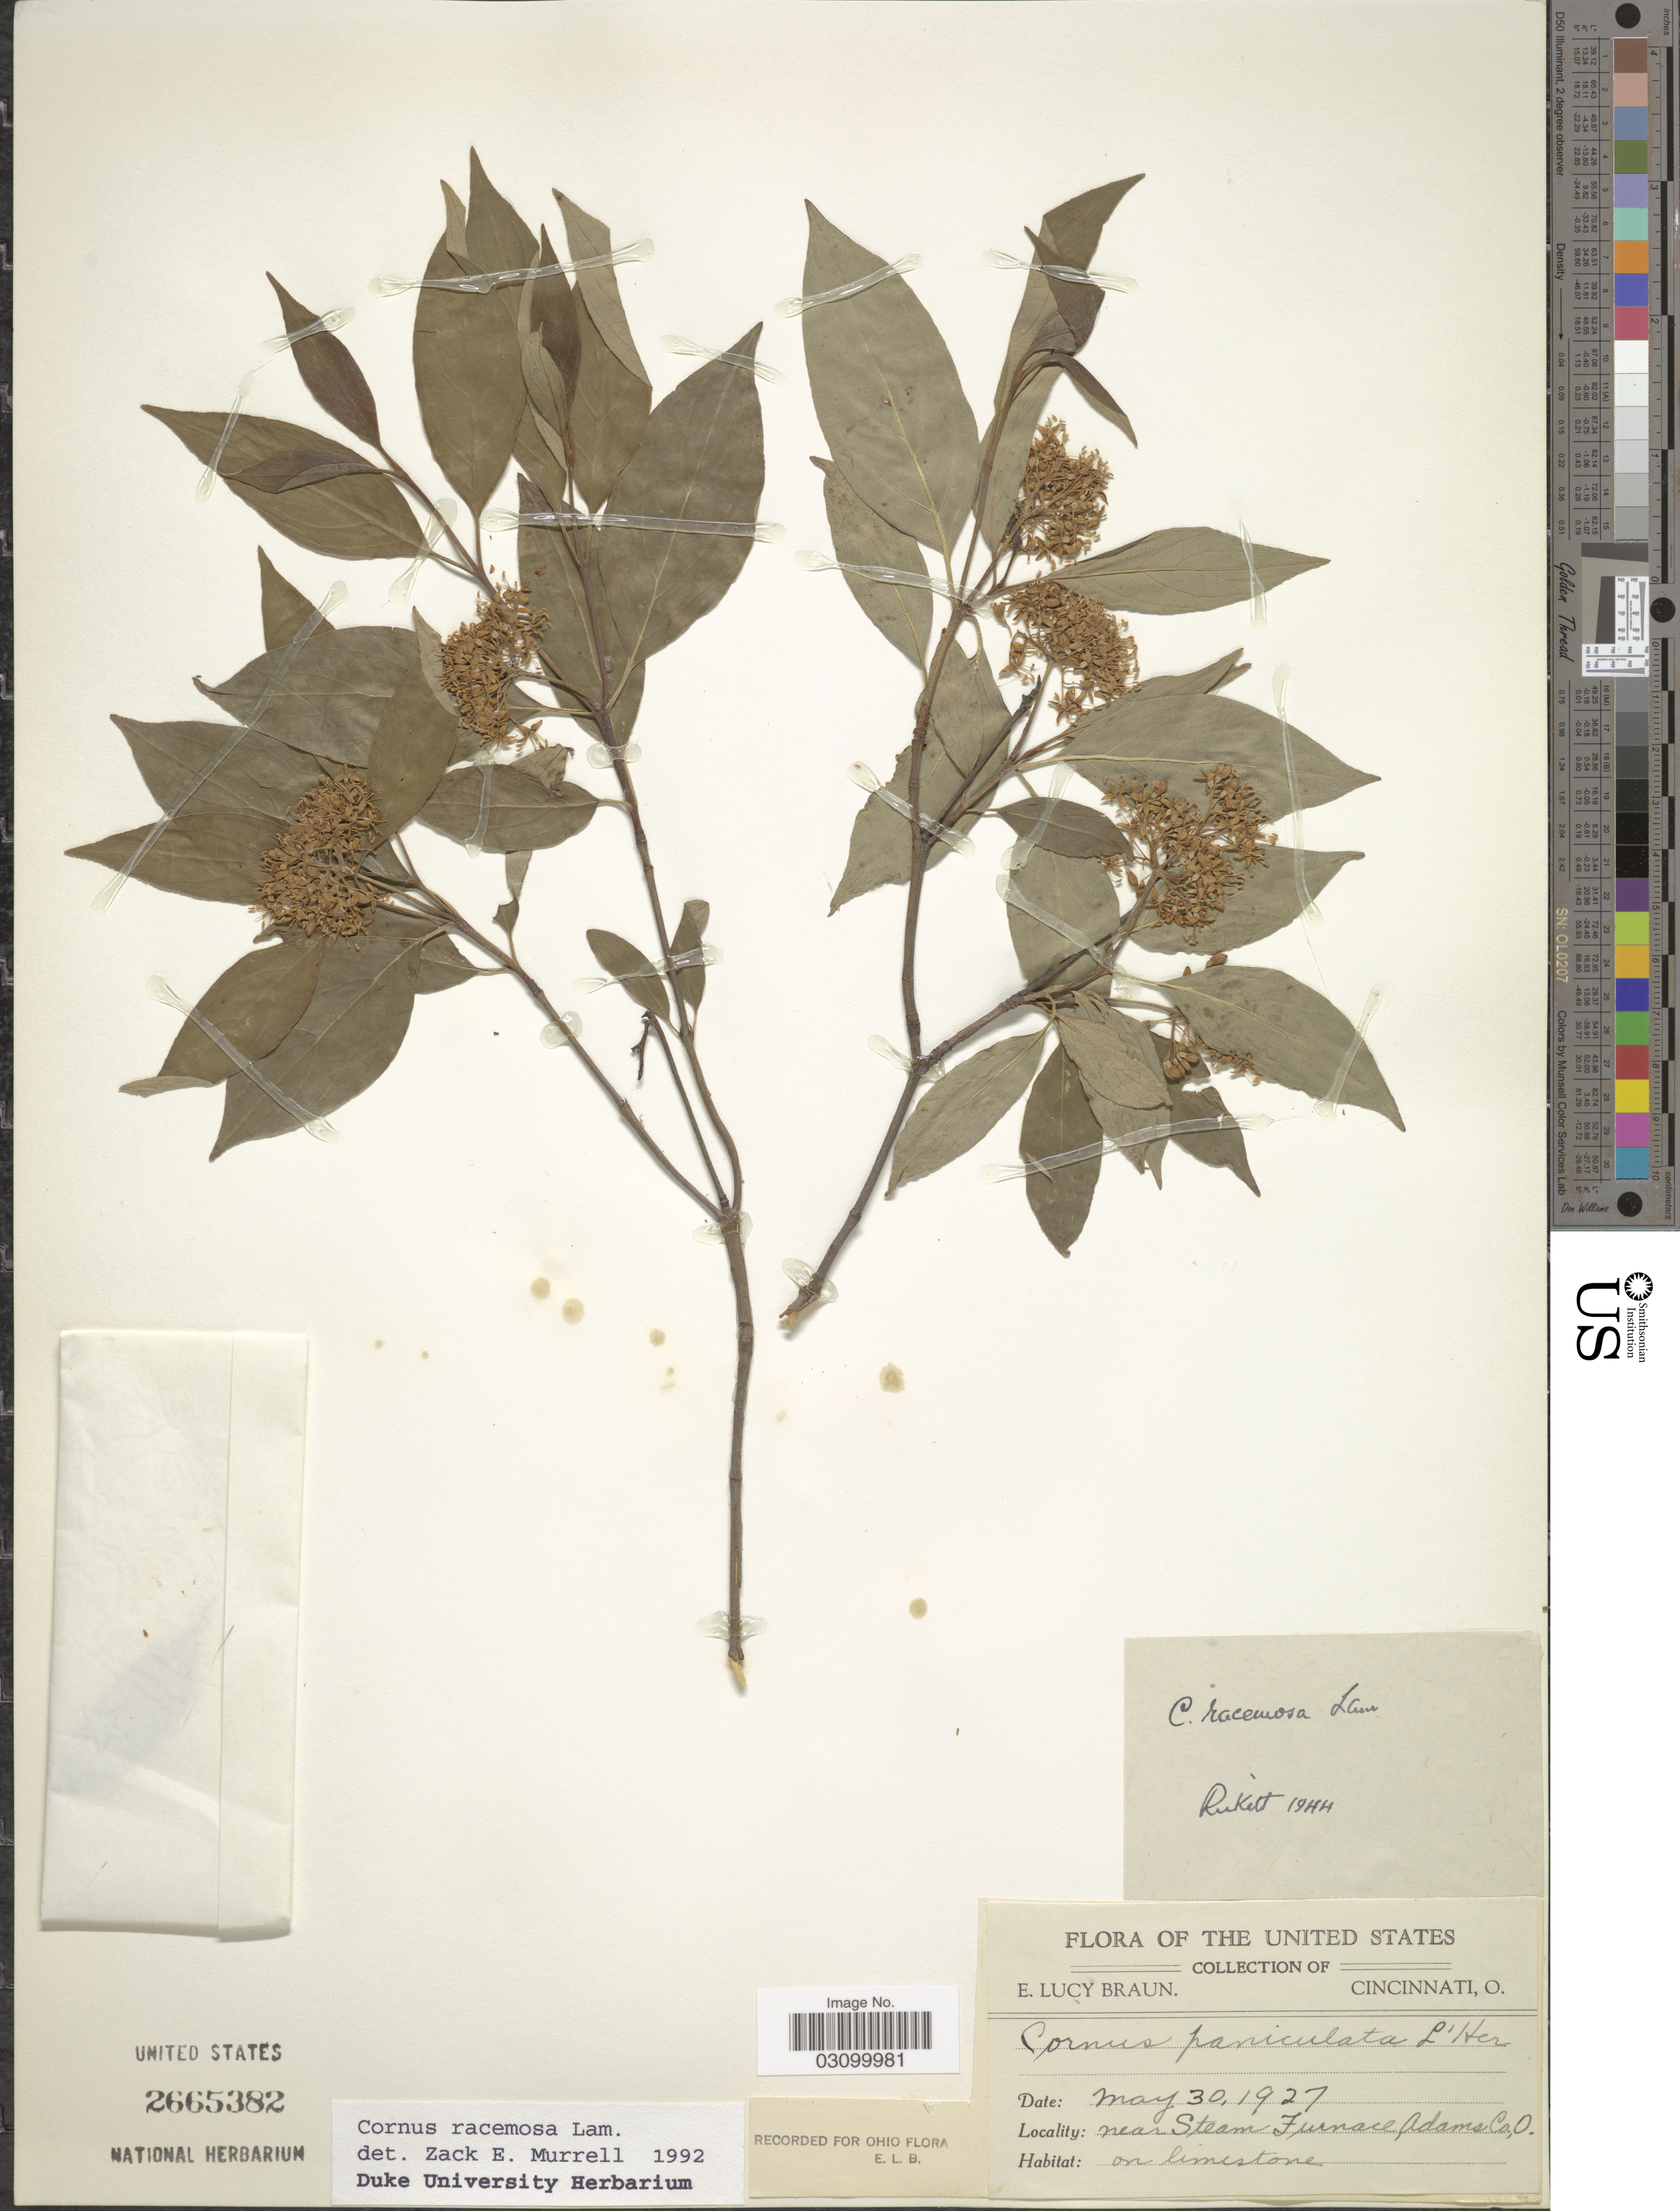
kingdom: Plantae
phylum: Tracheophyta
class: Magnoliopsida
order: Cornales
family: Cornaceae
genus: Cornus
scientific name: Cornus racemosa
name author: Lam.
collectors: E. L. Braun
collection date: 1927-05-30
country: United States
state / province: Ohio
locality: Near Steam Furnace, Adams Co.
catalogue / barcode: US 2665382